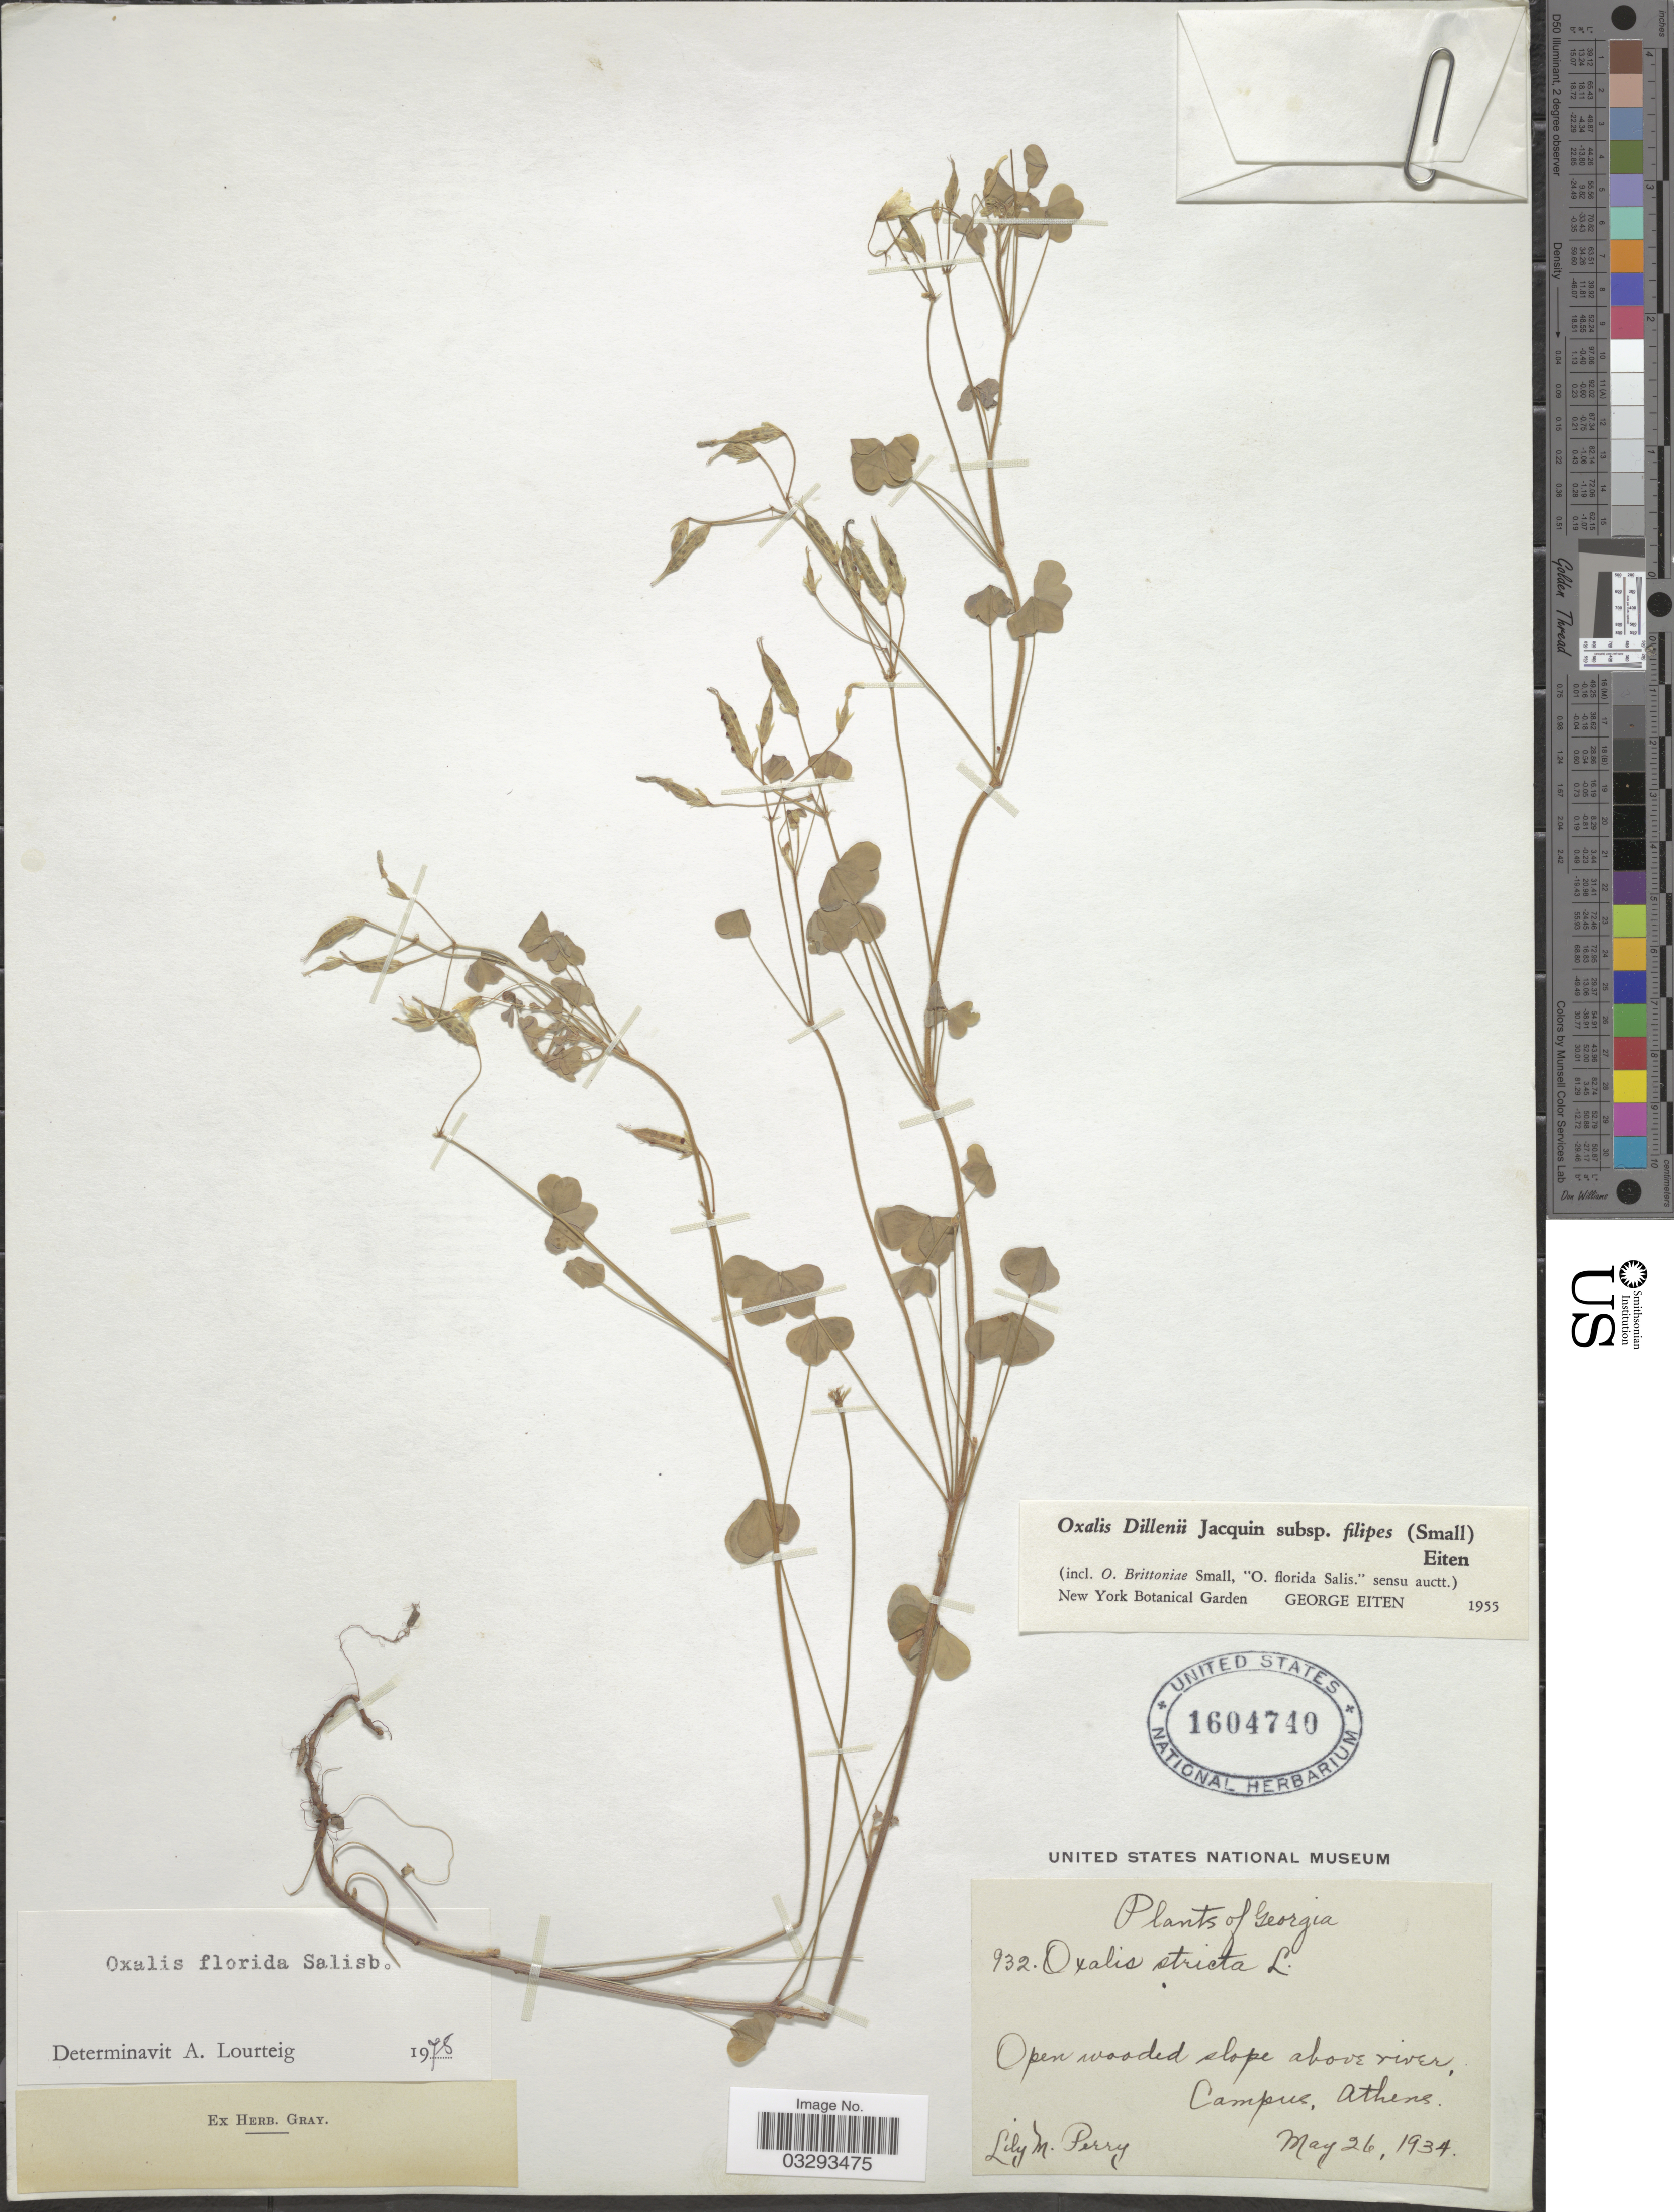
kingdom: Plantae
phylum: Tracheophyta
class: Magnoliopsida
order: Oxalidales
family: Oxalidaceae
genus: Oxalis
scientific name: Oxalis florida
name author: Salisb.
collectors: L. M. Perry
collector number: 932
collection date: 1934-05-26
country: United States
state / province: Georgia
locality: Open wooded slope above river, Campus, Athens.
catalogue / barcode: US 1604740